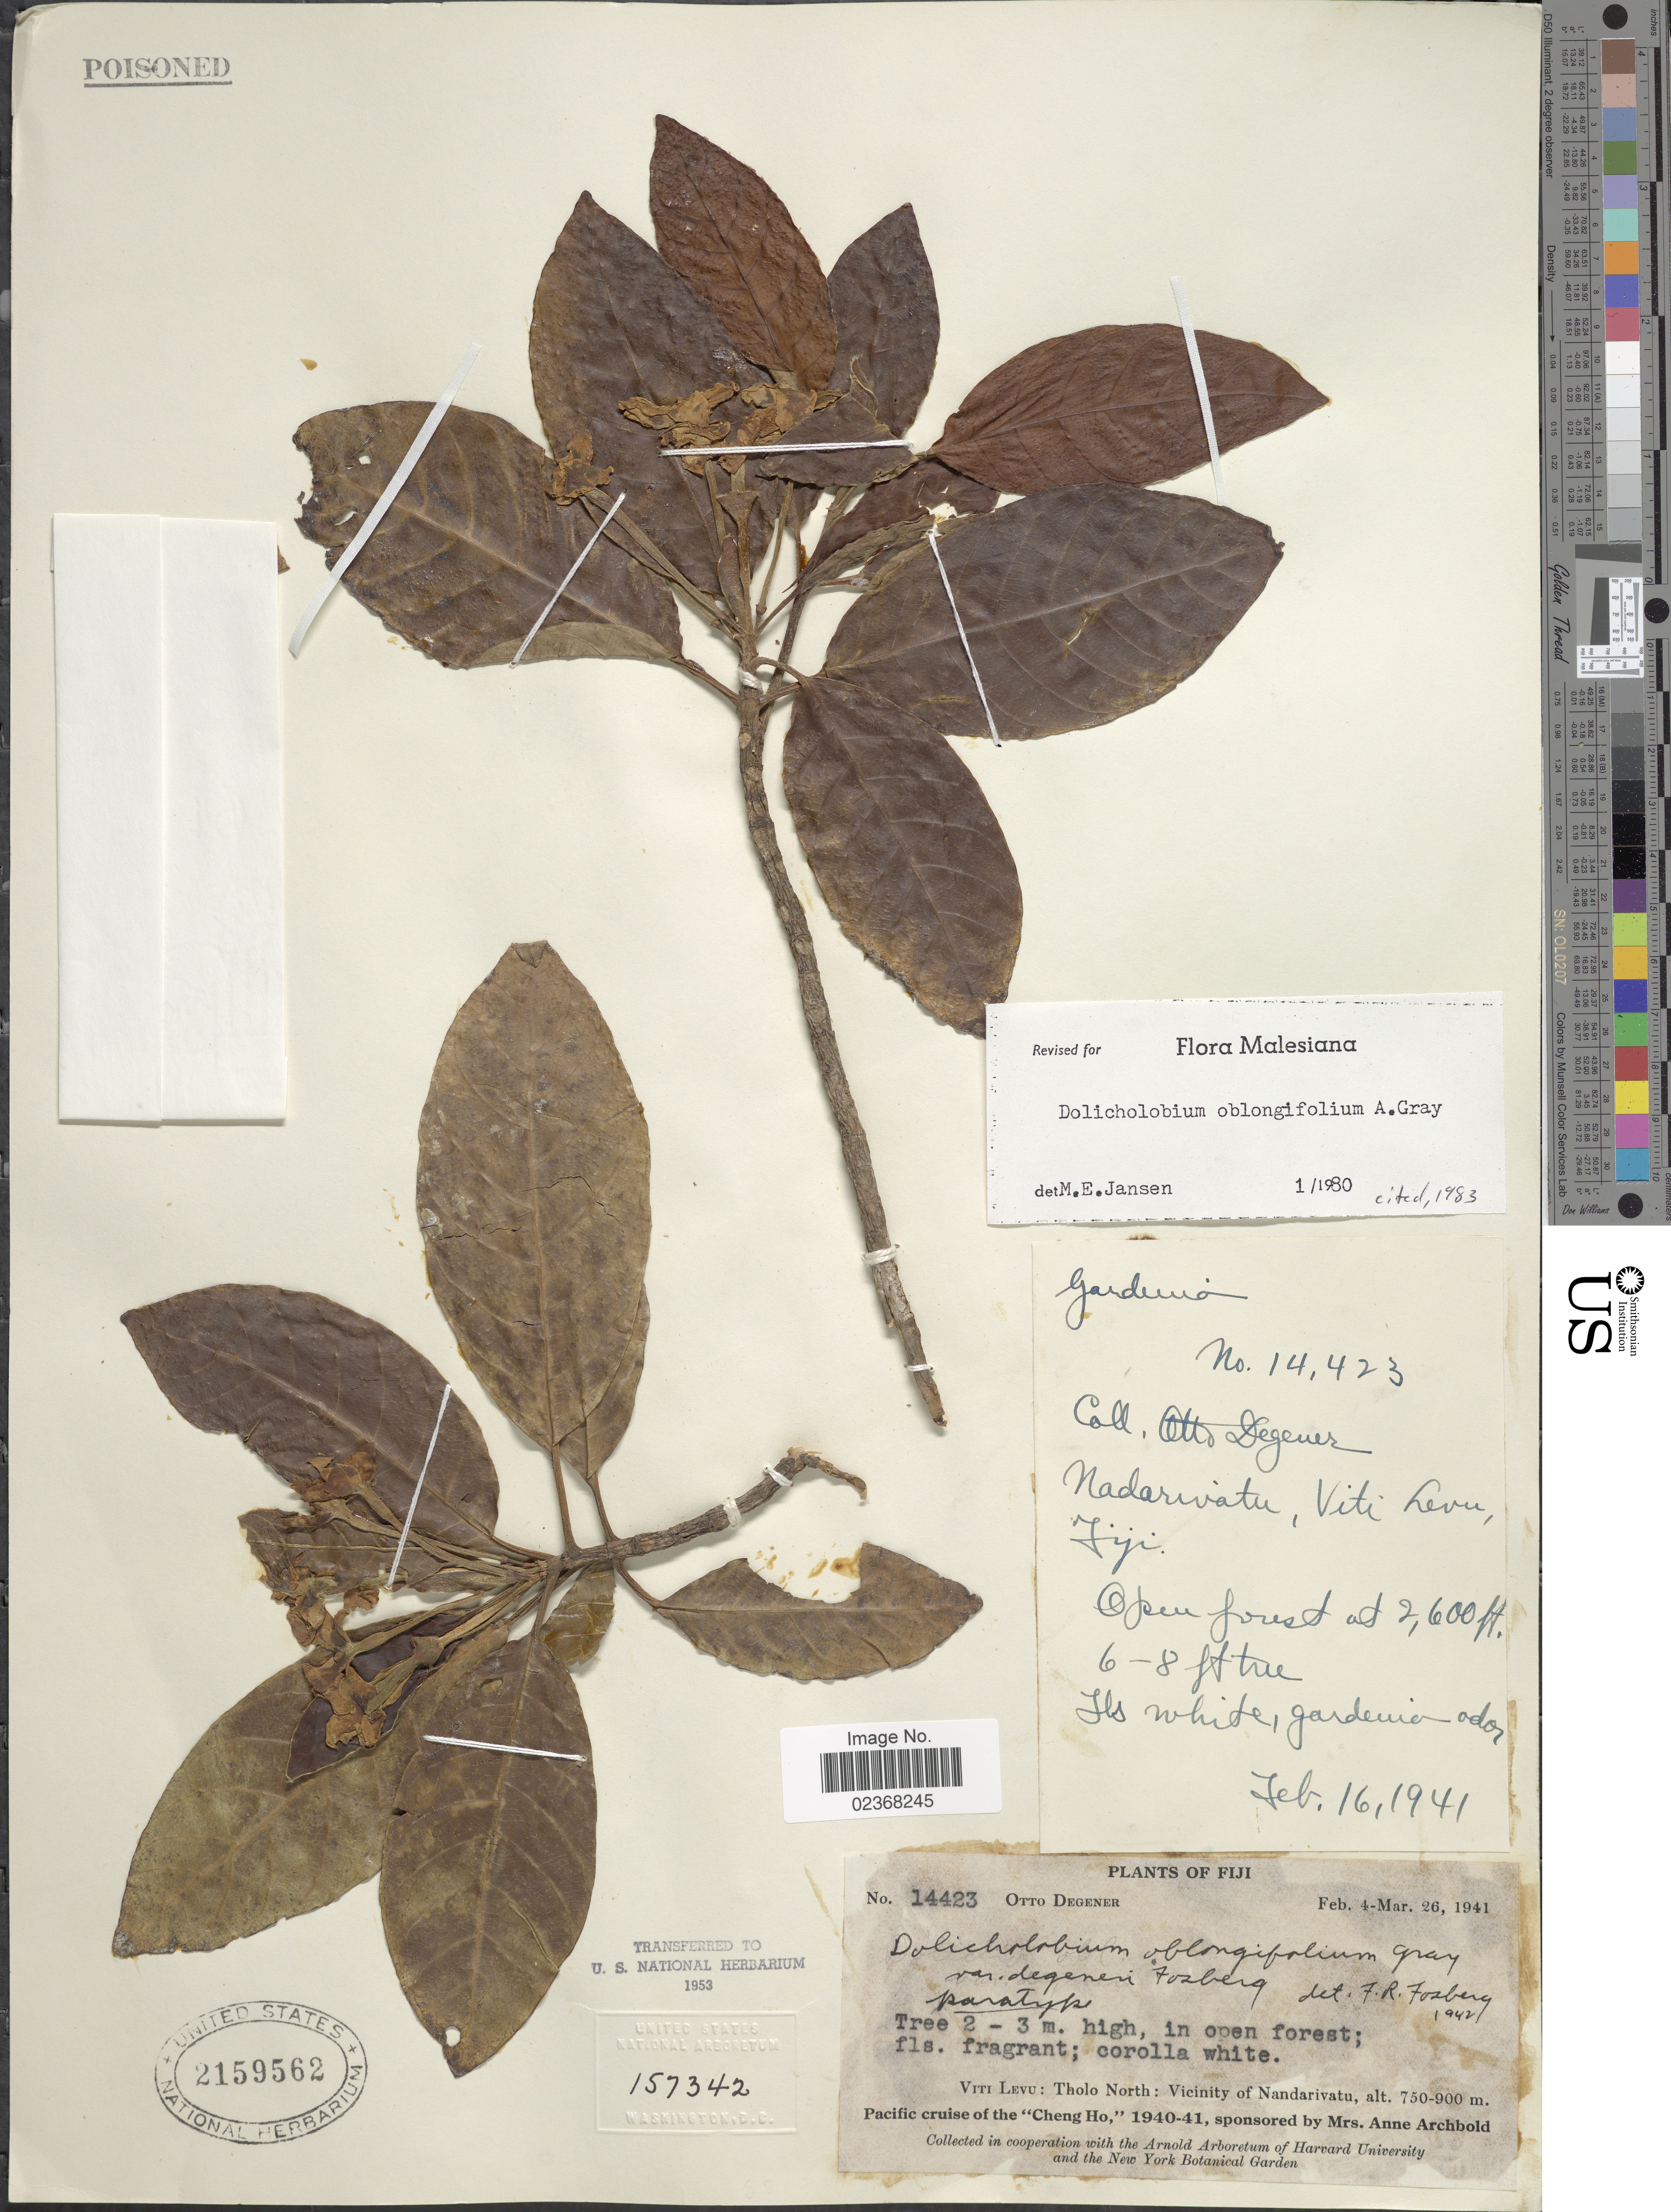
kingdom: Plantae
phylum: Tracheophyta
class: Magnoliopsida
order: Gentianales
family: Rubiaceae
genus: Dolicholobium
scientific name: Dolicholobium oblongifolium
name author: A. Gray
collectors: O. Degener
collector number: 14423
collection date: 1941-02-04/1941-03-26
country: Fiji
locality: Viti Levu: Tholo North: Vicinity of Nandarivatu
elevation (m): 750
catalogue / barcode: US 2159562